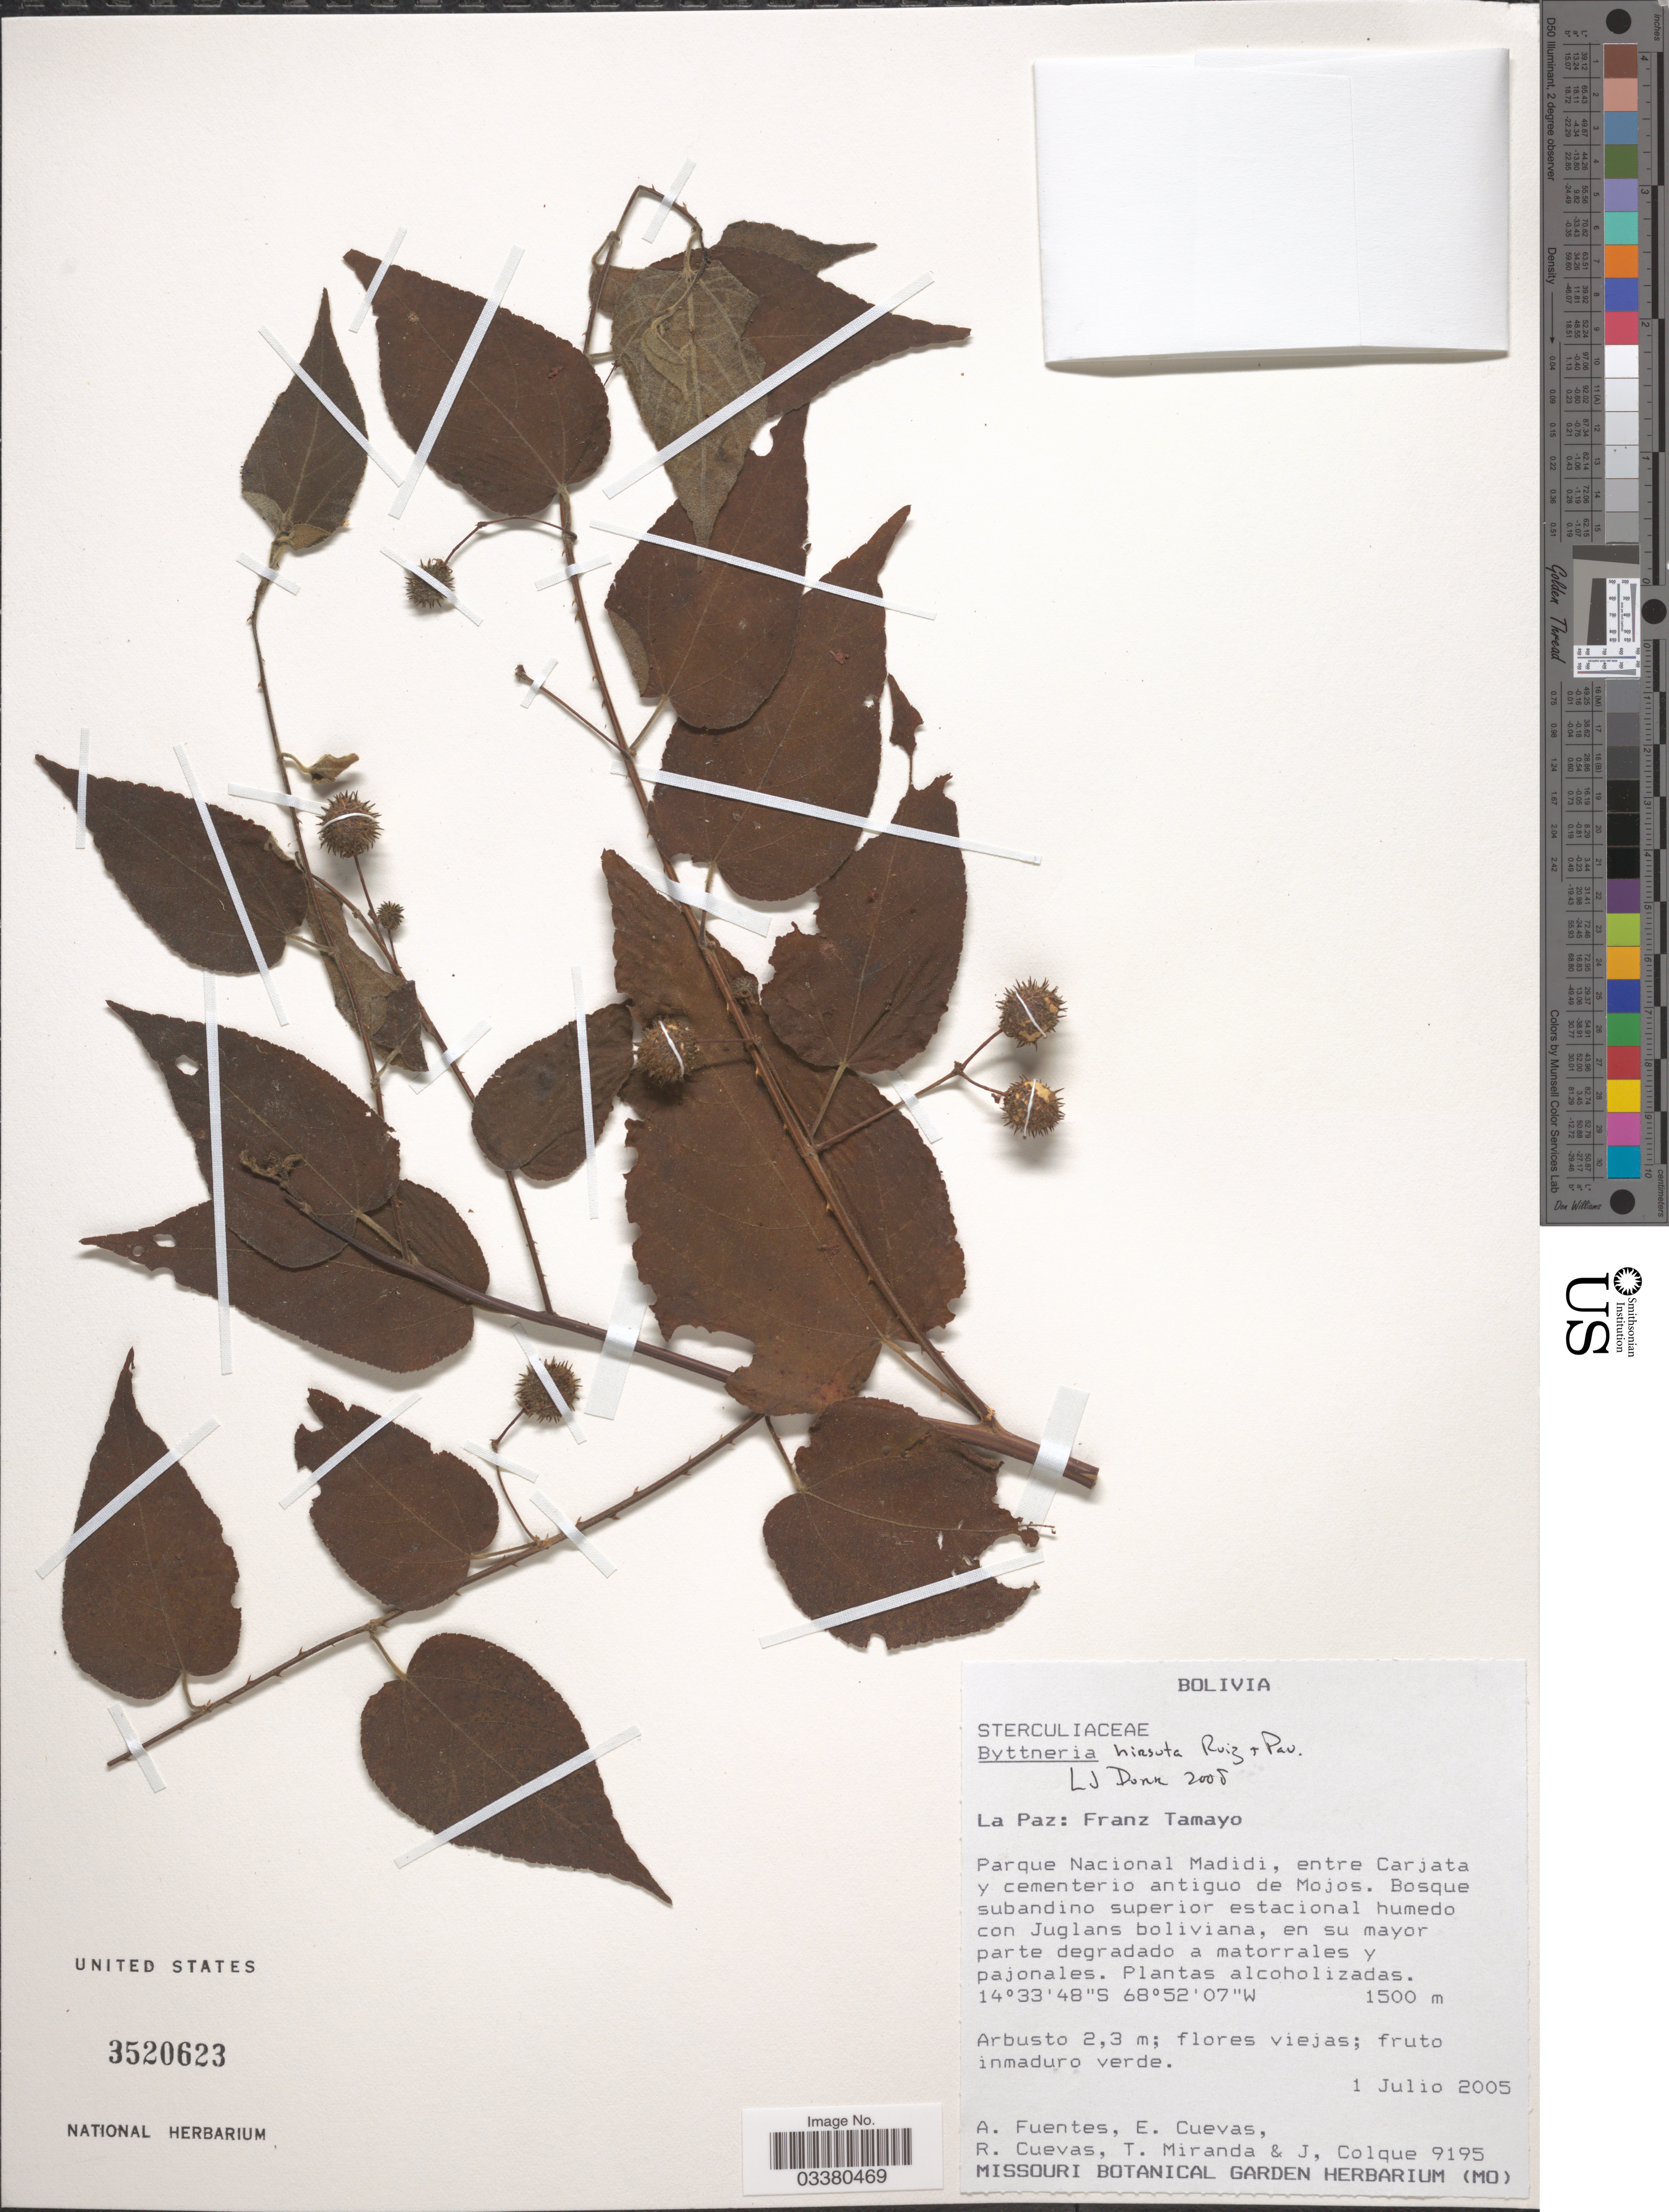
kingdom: Plantae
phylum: Tracheophyta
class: Magnoliopsida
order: Malvales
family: Malvaceae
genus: Byttneria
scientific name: Byttneria hirsuta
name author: Ruiz & Pav.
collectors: A. Fuentes, E. Cuevas, R. Cuevas, T. Miranda & J. Colque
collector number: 9195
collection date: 2005-07-01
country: Bolivia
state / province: La Paz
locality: Franz Tamayo. Parque Nacional Madidi, entre Carjata y cementerio antiguo de Mojos. Bosque subandino superior estacional humedo con Juglans boliviana, en su mayor parte degradado a matorrales y pajonales.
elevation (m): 1500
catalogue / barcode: US 3520623